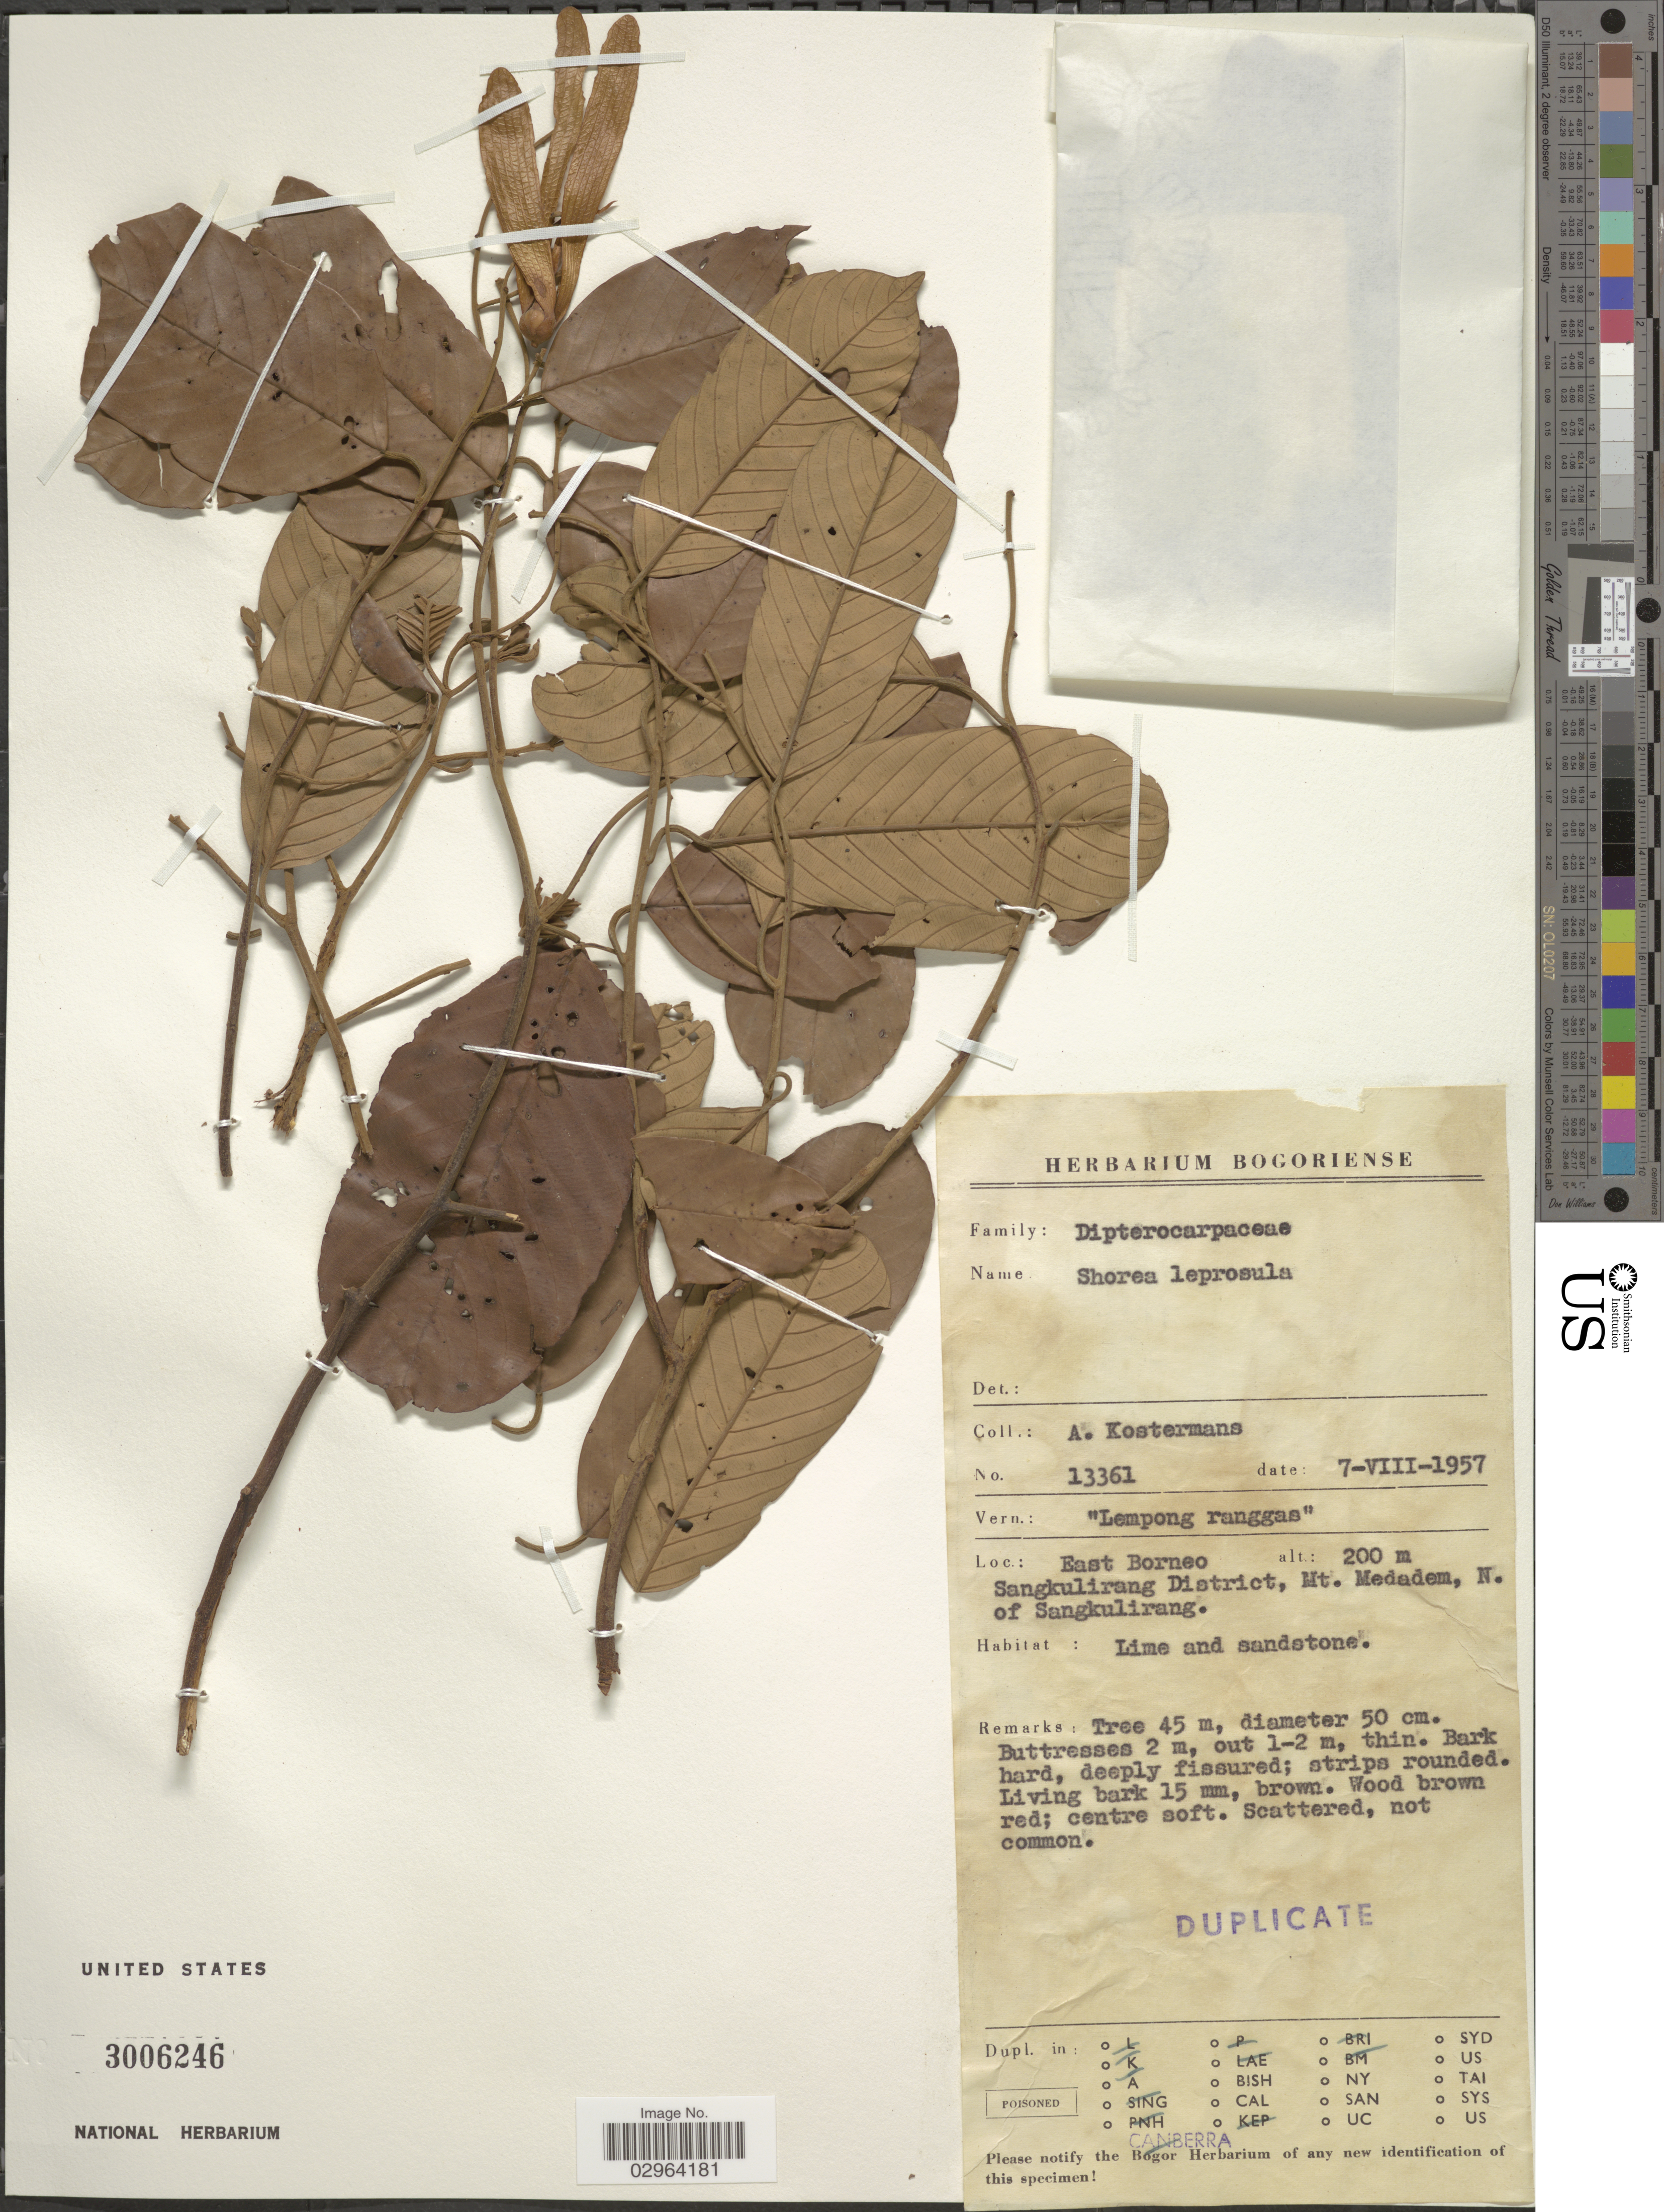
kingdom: Plantae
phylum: Tracheophyta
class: Magnoliopsida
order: Malvales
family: Dipterocarpaceae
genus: Rubroshorea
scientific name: Rubroshorea leprosula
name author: (Miq.) P.S. Ashton & J. Heck.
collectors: A. J. G. Kostermans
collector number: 13361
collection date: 1957-08-07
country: Indonesia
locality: East Borneo. Sangkulirang District, Mt. Medadem, N. of Sangkulirang.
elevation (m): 200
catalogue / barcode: US 3006246